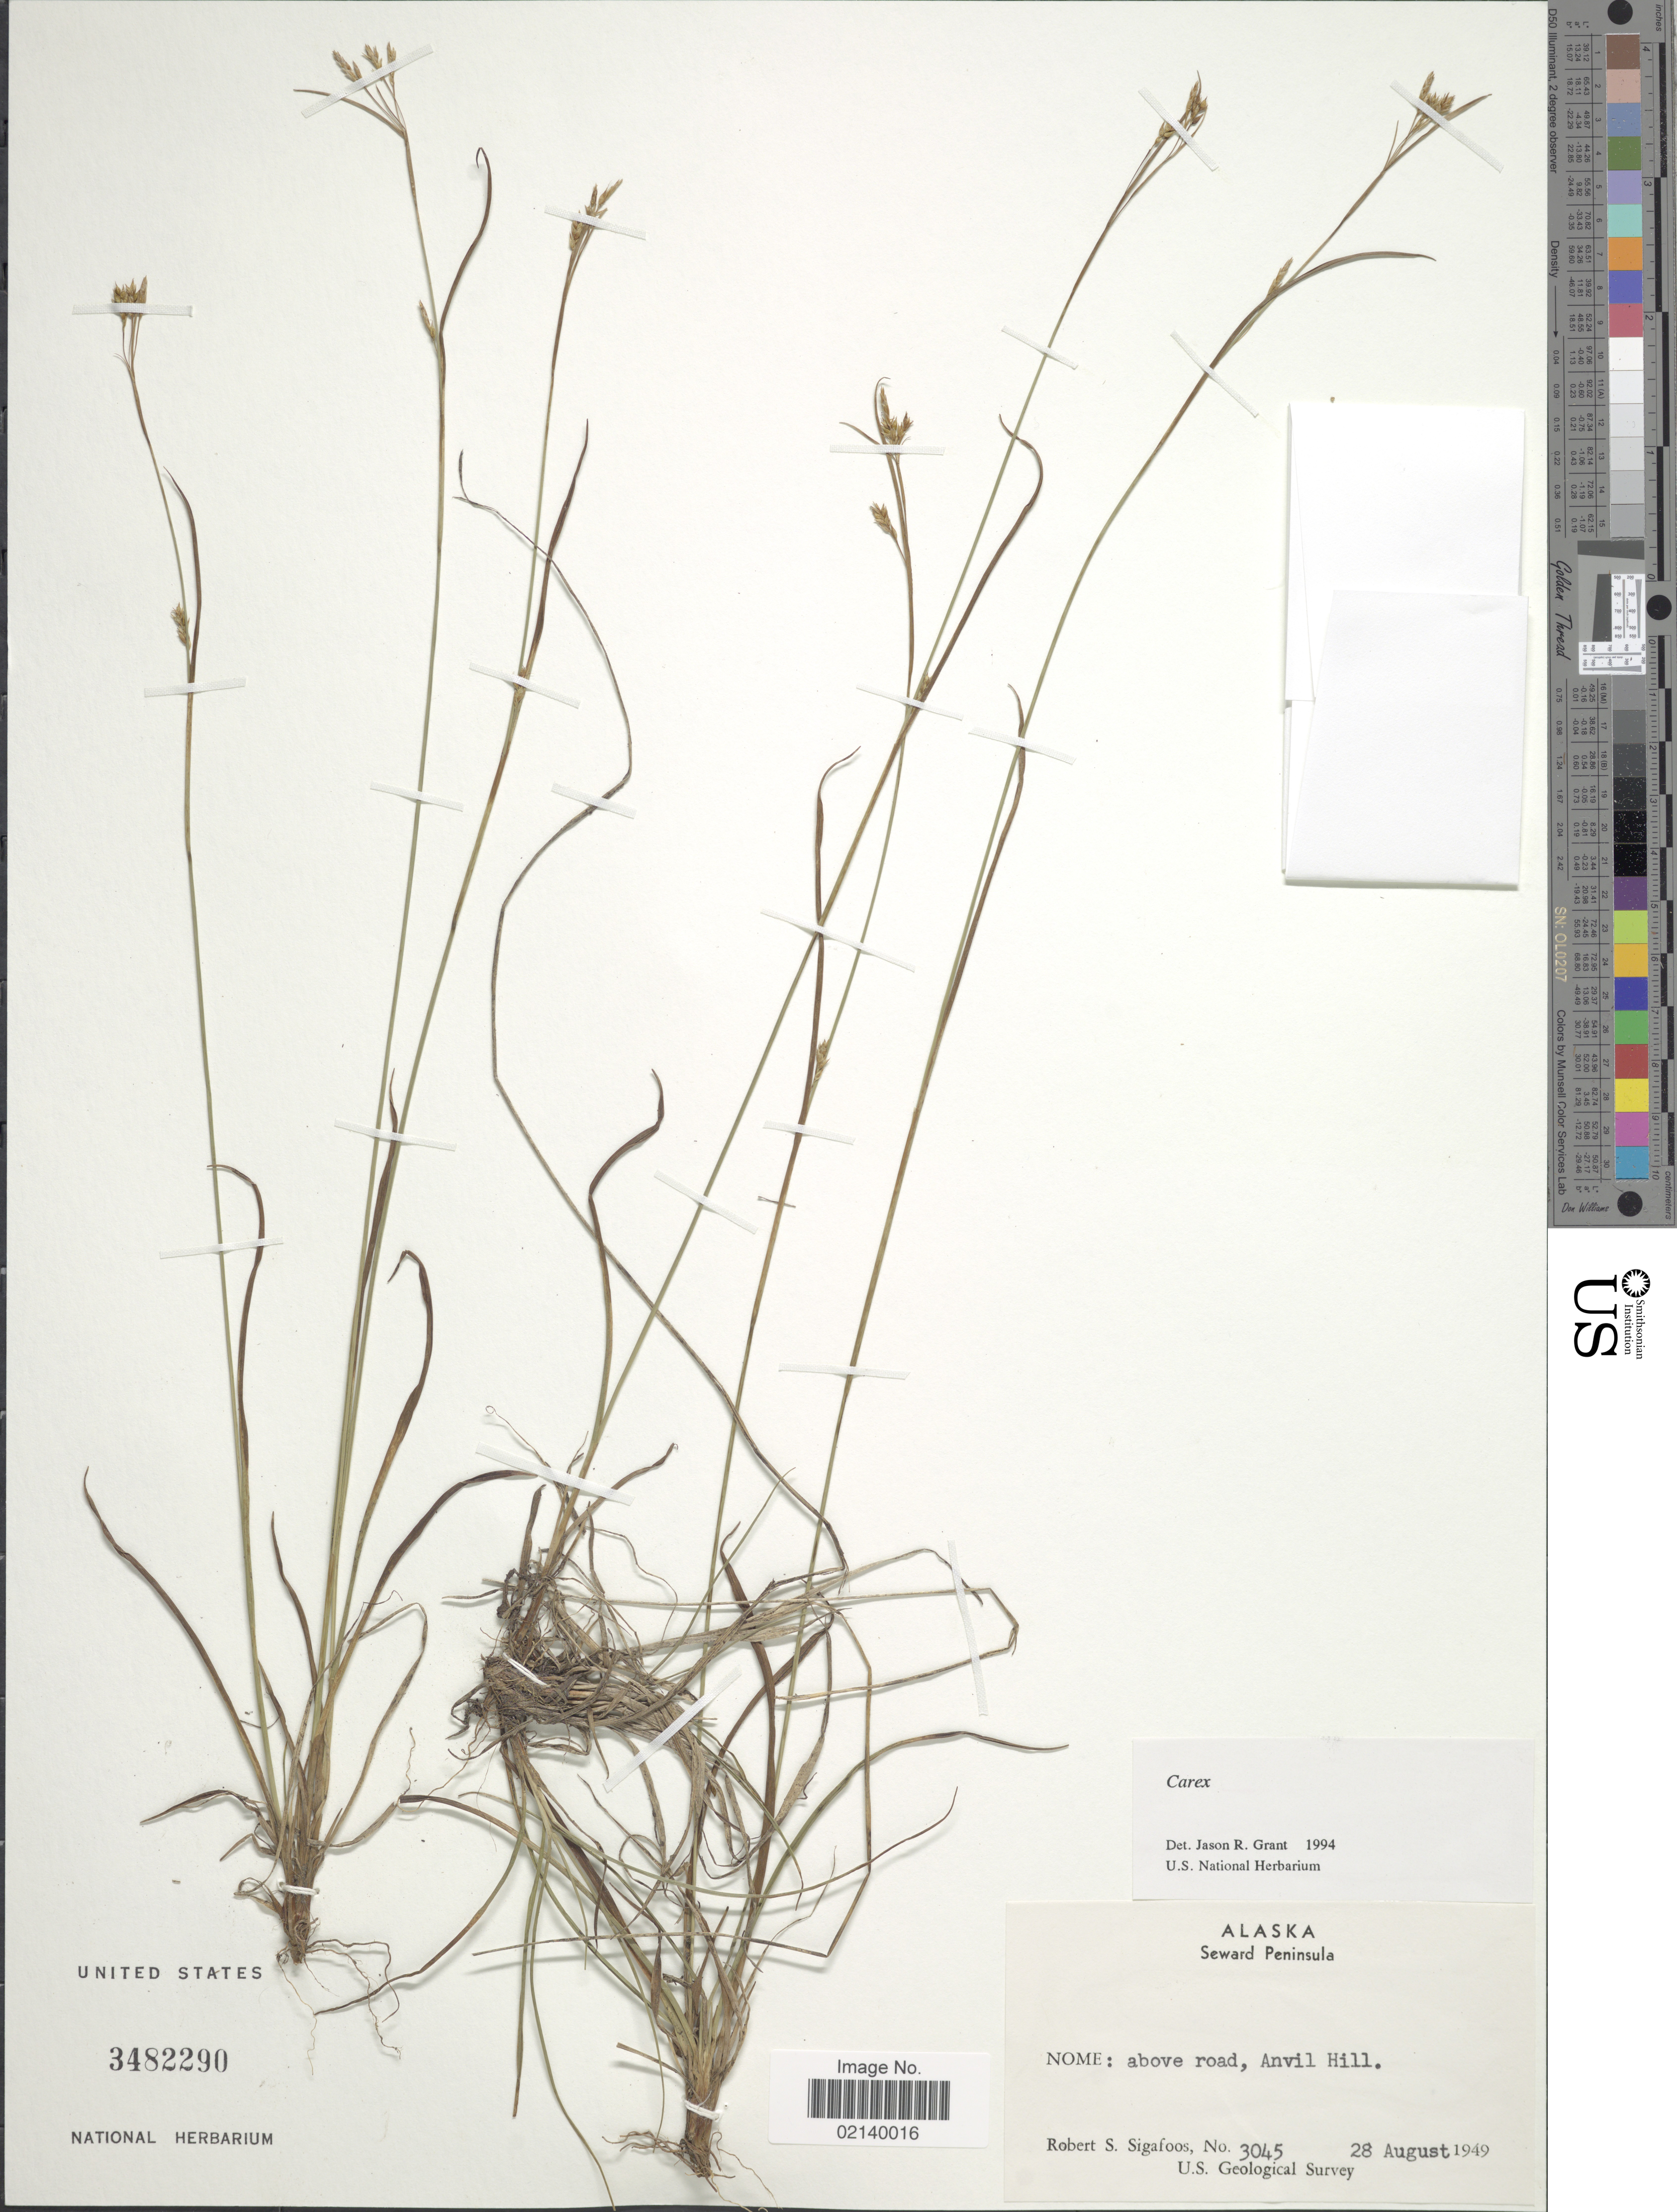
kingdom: Plantae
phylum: Tracheophyta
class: Liliopsida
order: Poales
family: Cyperaceae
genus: Carex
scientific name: Carex sp.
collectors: R. Sigafoos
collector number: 3045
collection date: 1949-08-28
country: United States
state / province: Alaska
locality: Seward Peninsula, Nome, above road, Anvil Hill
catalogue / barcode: US 3482290